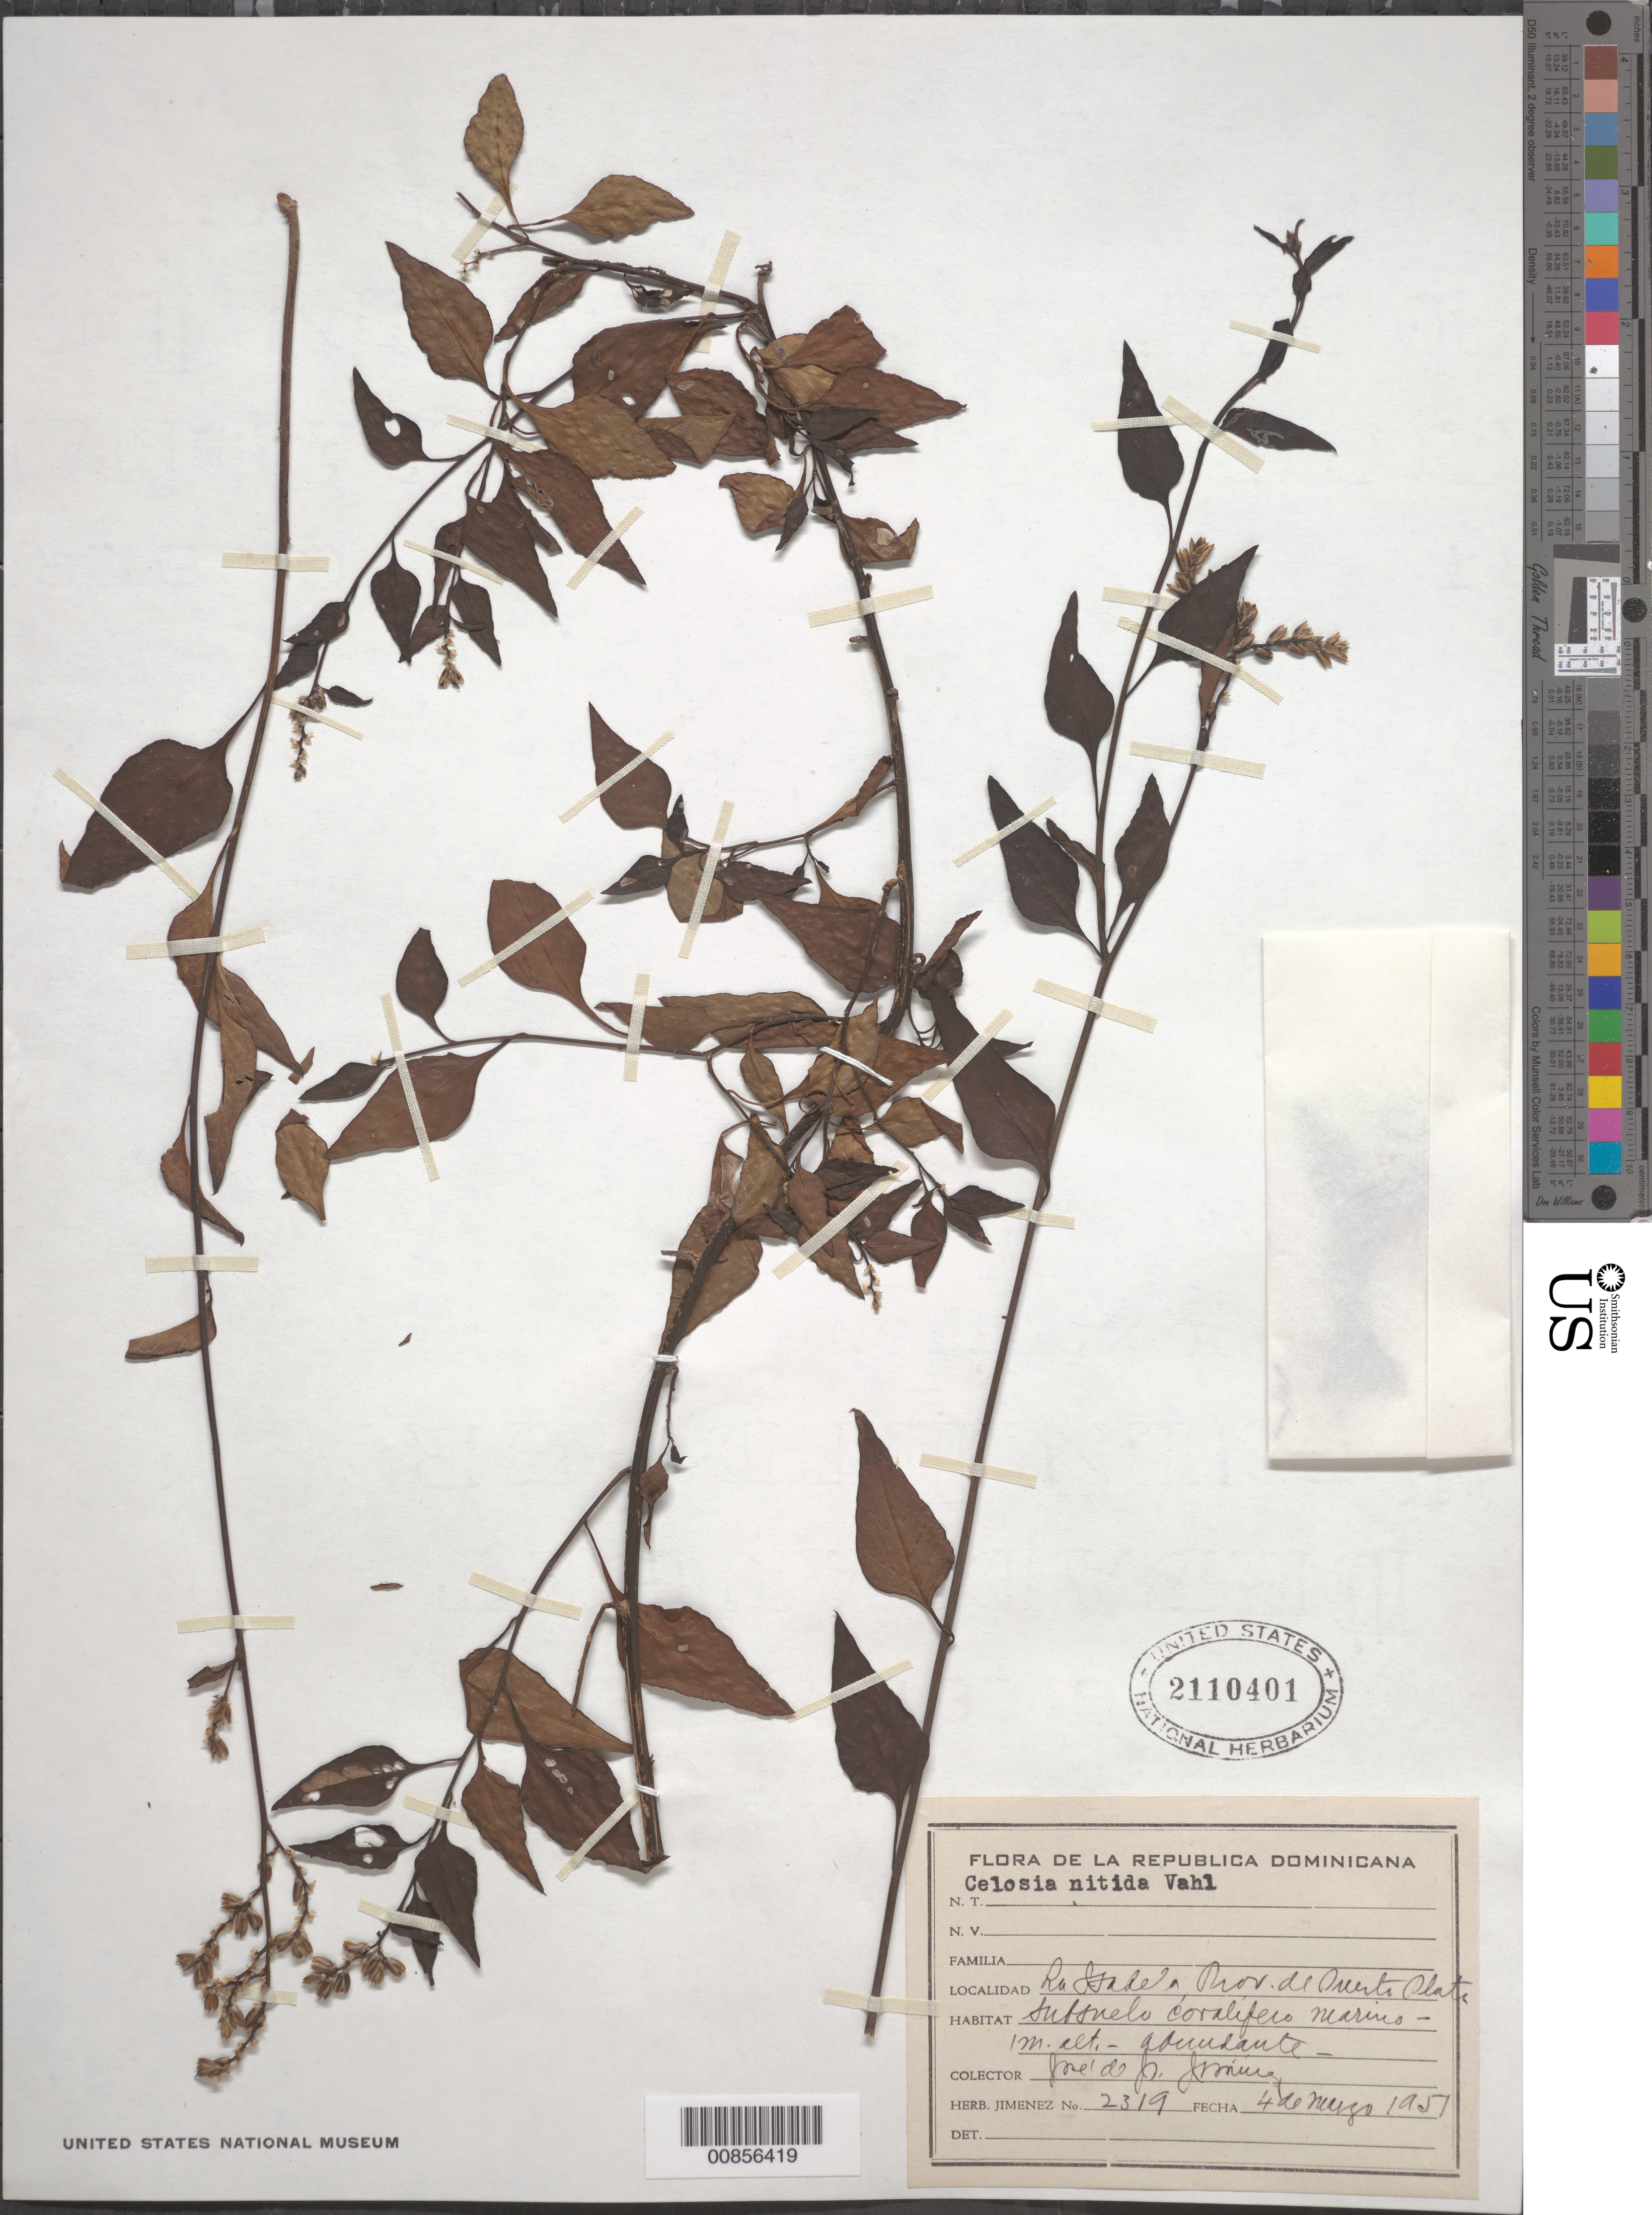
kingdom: Plantae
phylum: Tracheophyta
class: Magnoliopsida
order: Caryophyllales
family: Amaranthaceae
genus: Celosia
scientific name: Celosia nitida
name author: Vahl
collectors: J. J. Jiménez Almonte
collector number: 2319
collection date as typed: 04 Mar 1951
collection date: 1951-03-04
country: Dominican Republic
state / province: Puerto Plata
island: Hispaniola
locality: La Isabel.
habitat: Subsuelo coralífero marino.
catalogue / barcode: US 2110401